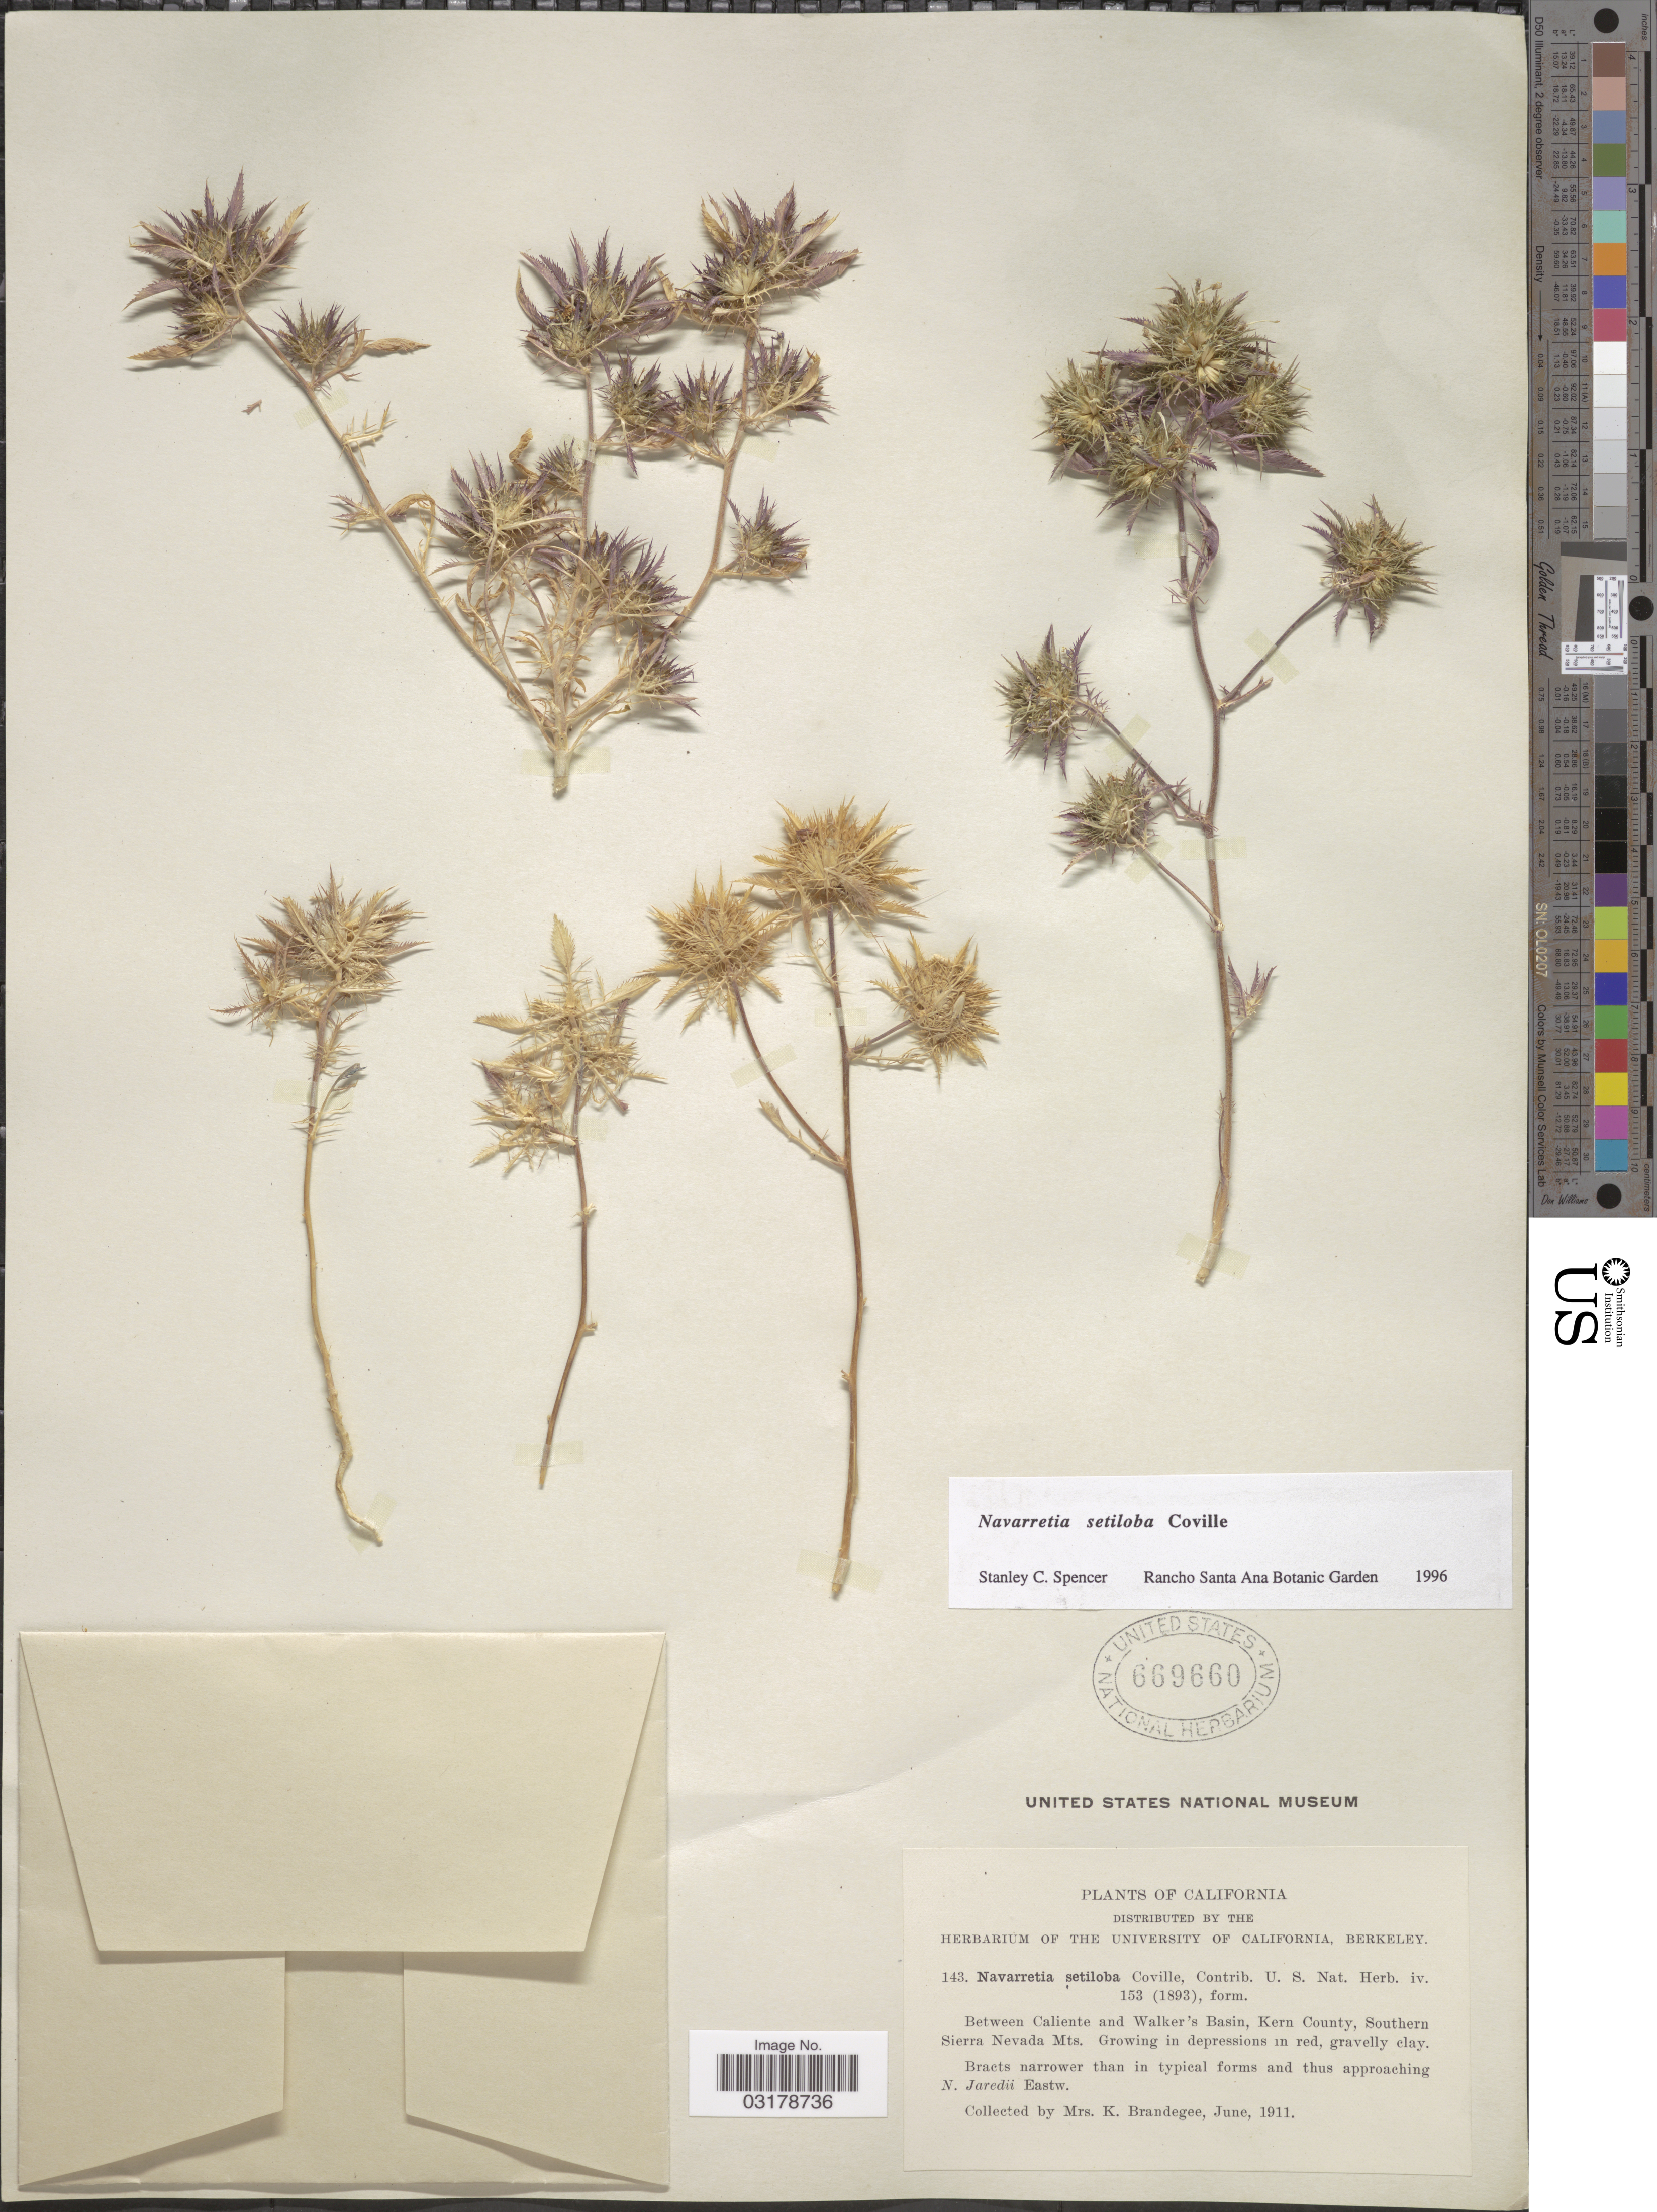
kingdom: Plantae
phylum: Tracheophyta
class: Magnoliopsida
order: Ericales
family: Polemoniaceae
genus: Navarretia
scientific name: Navarretia setiloba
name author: Coville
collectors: M. K. Brandegee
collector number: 143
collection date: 1911-06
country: United States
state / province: California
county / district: Kern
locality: Between Caliente and Walker's Basin, Kern County, Southern Sierra Nevada Mts.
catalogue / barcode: US 669660